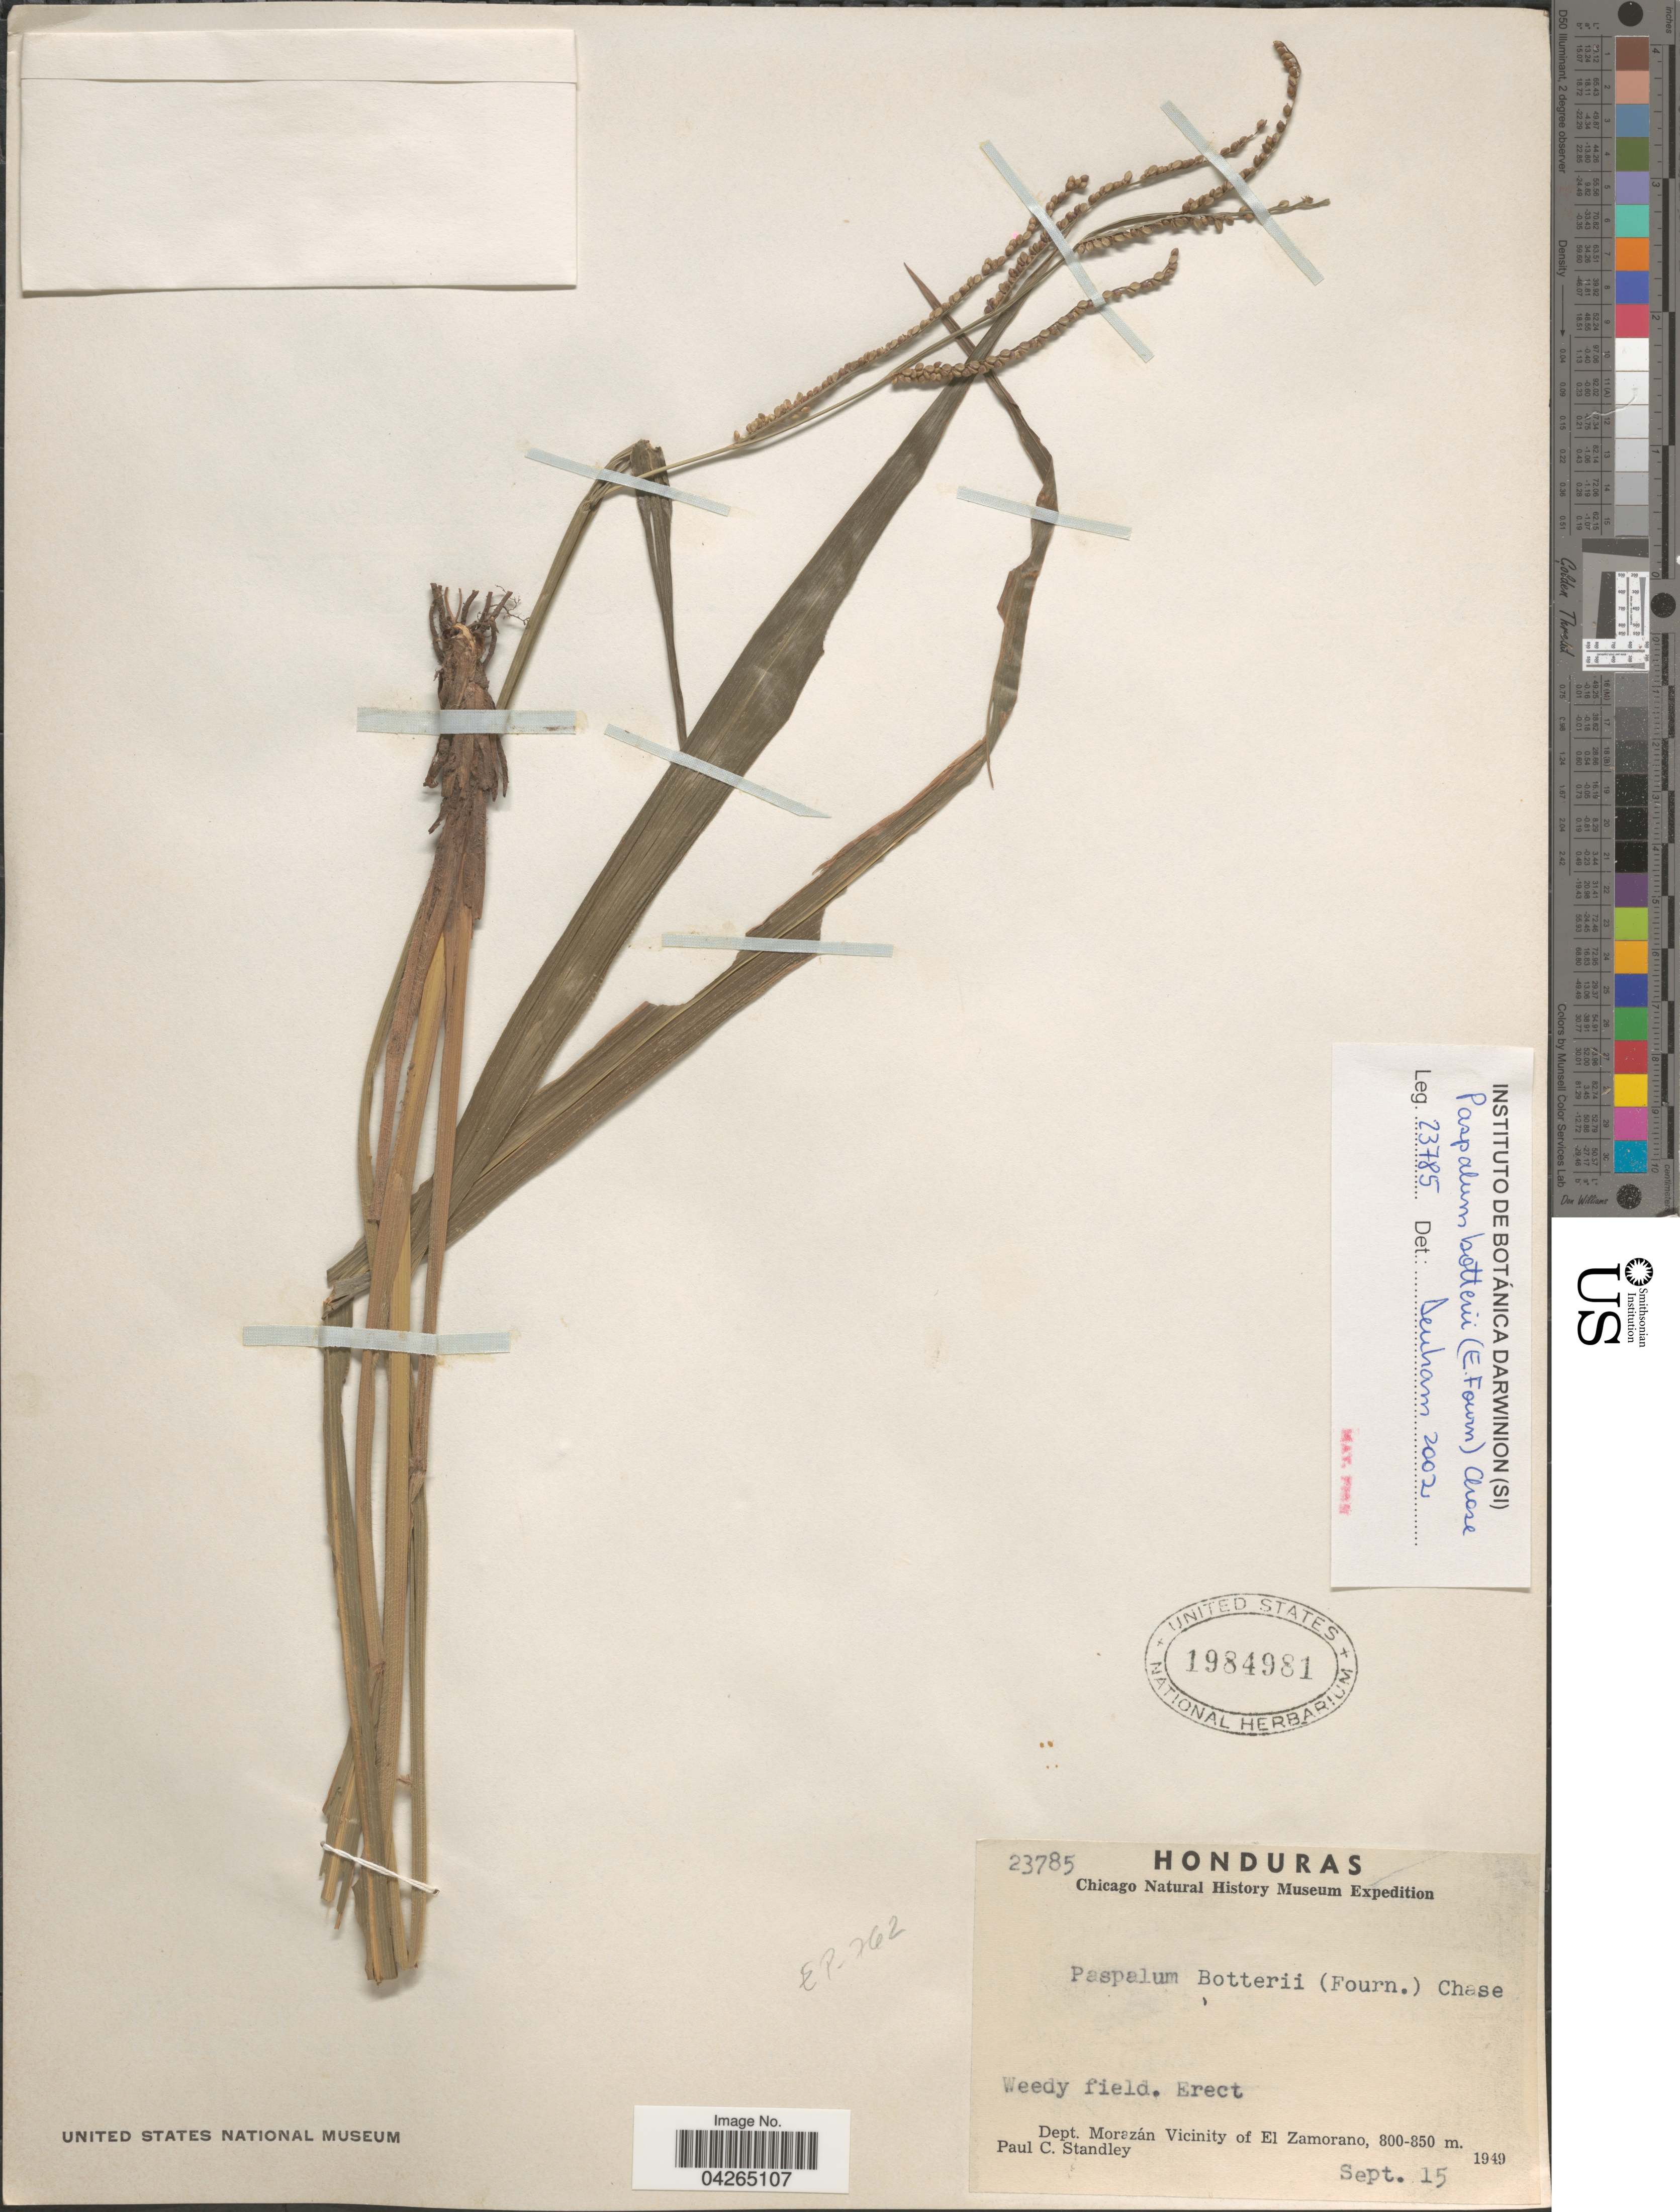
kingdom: Plantae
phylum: Tracheophyta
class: Liliopsida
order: Poales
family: Poaceae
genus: Paspalum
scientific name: Paspalum botterii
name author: (E. Fourn.) Chase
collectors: P. C. Standley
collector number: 23785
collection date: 1949-09-15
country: Honduras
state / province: Fco. Morazán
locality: Chicago Natural History Museum Expedition. Dept. Morazán Vicinity of El Zamorano.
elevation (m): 800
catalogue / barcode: US 1984981